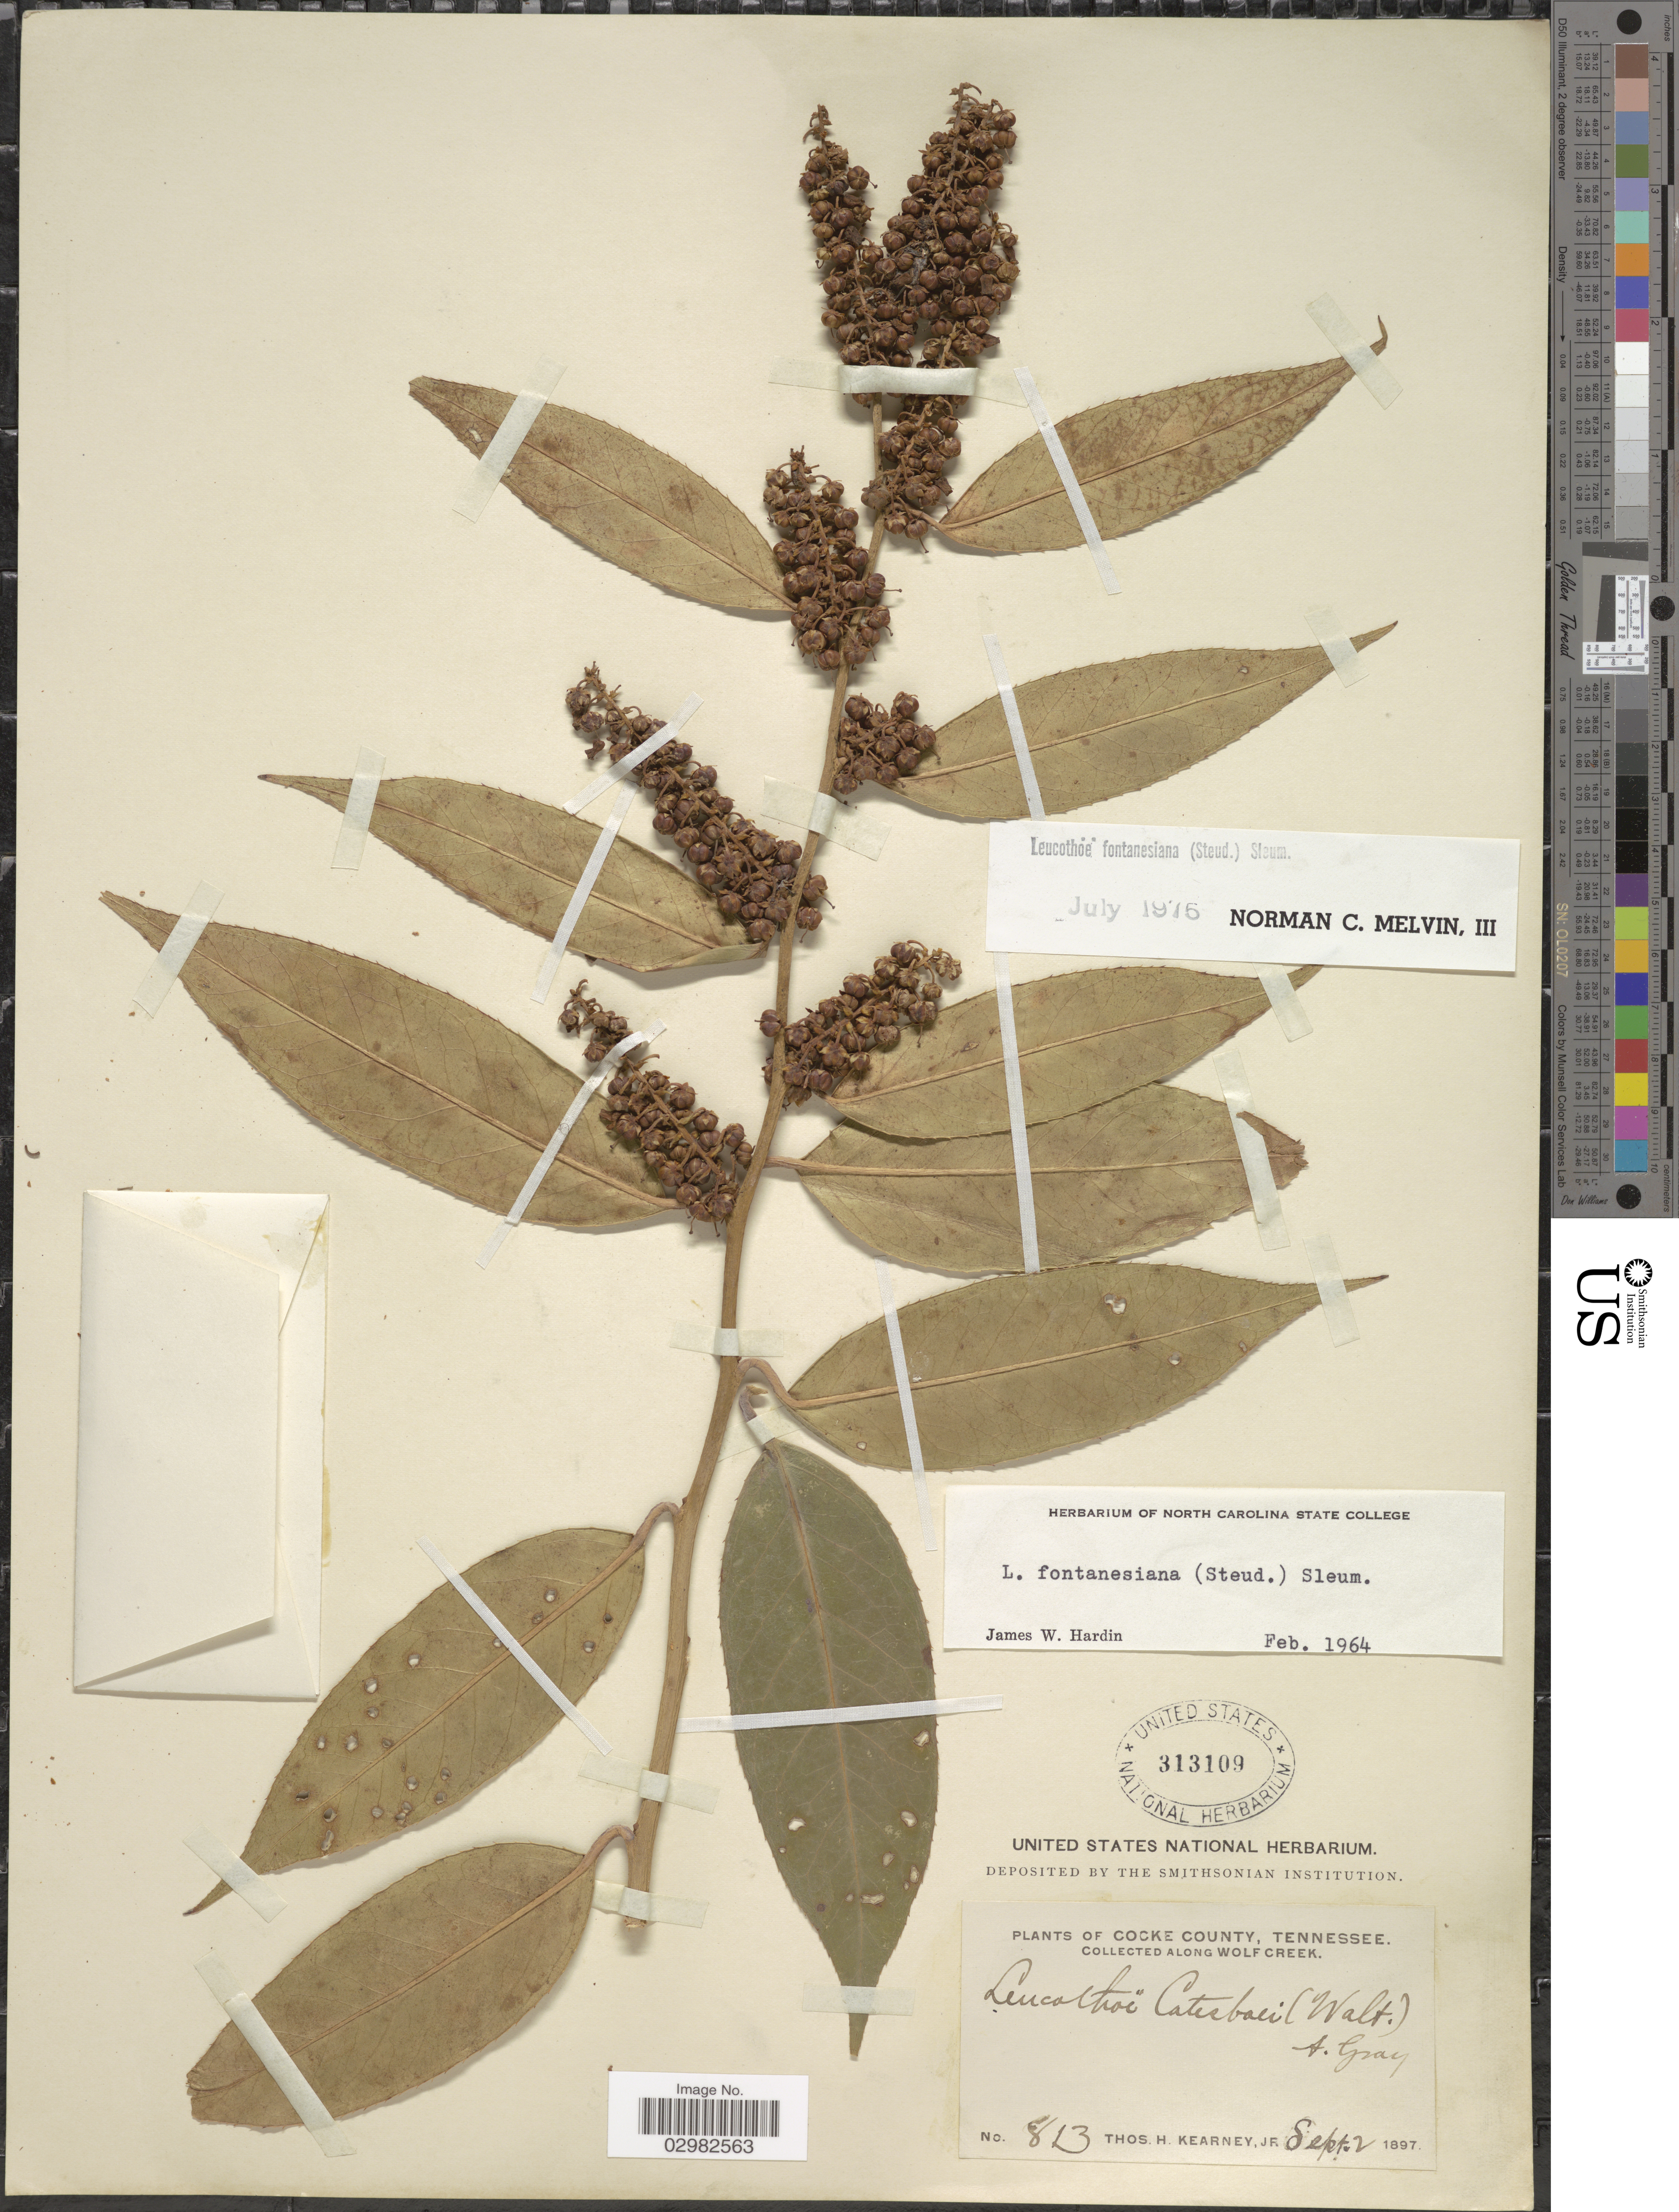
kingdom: Plantae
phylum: Tracheophyta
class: Magnoliopsida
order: Ericales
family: Ericaceae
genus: Leucothoe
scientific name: Leucothoë fontanesiana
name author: (Steud.) Sleumer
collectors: T. H. Kearney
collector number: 813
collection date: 1897-09-02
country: United States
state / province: Tennessee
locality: Cocke County, Along Wolf Creek.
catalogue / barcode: US 313109